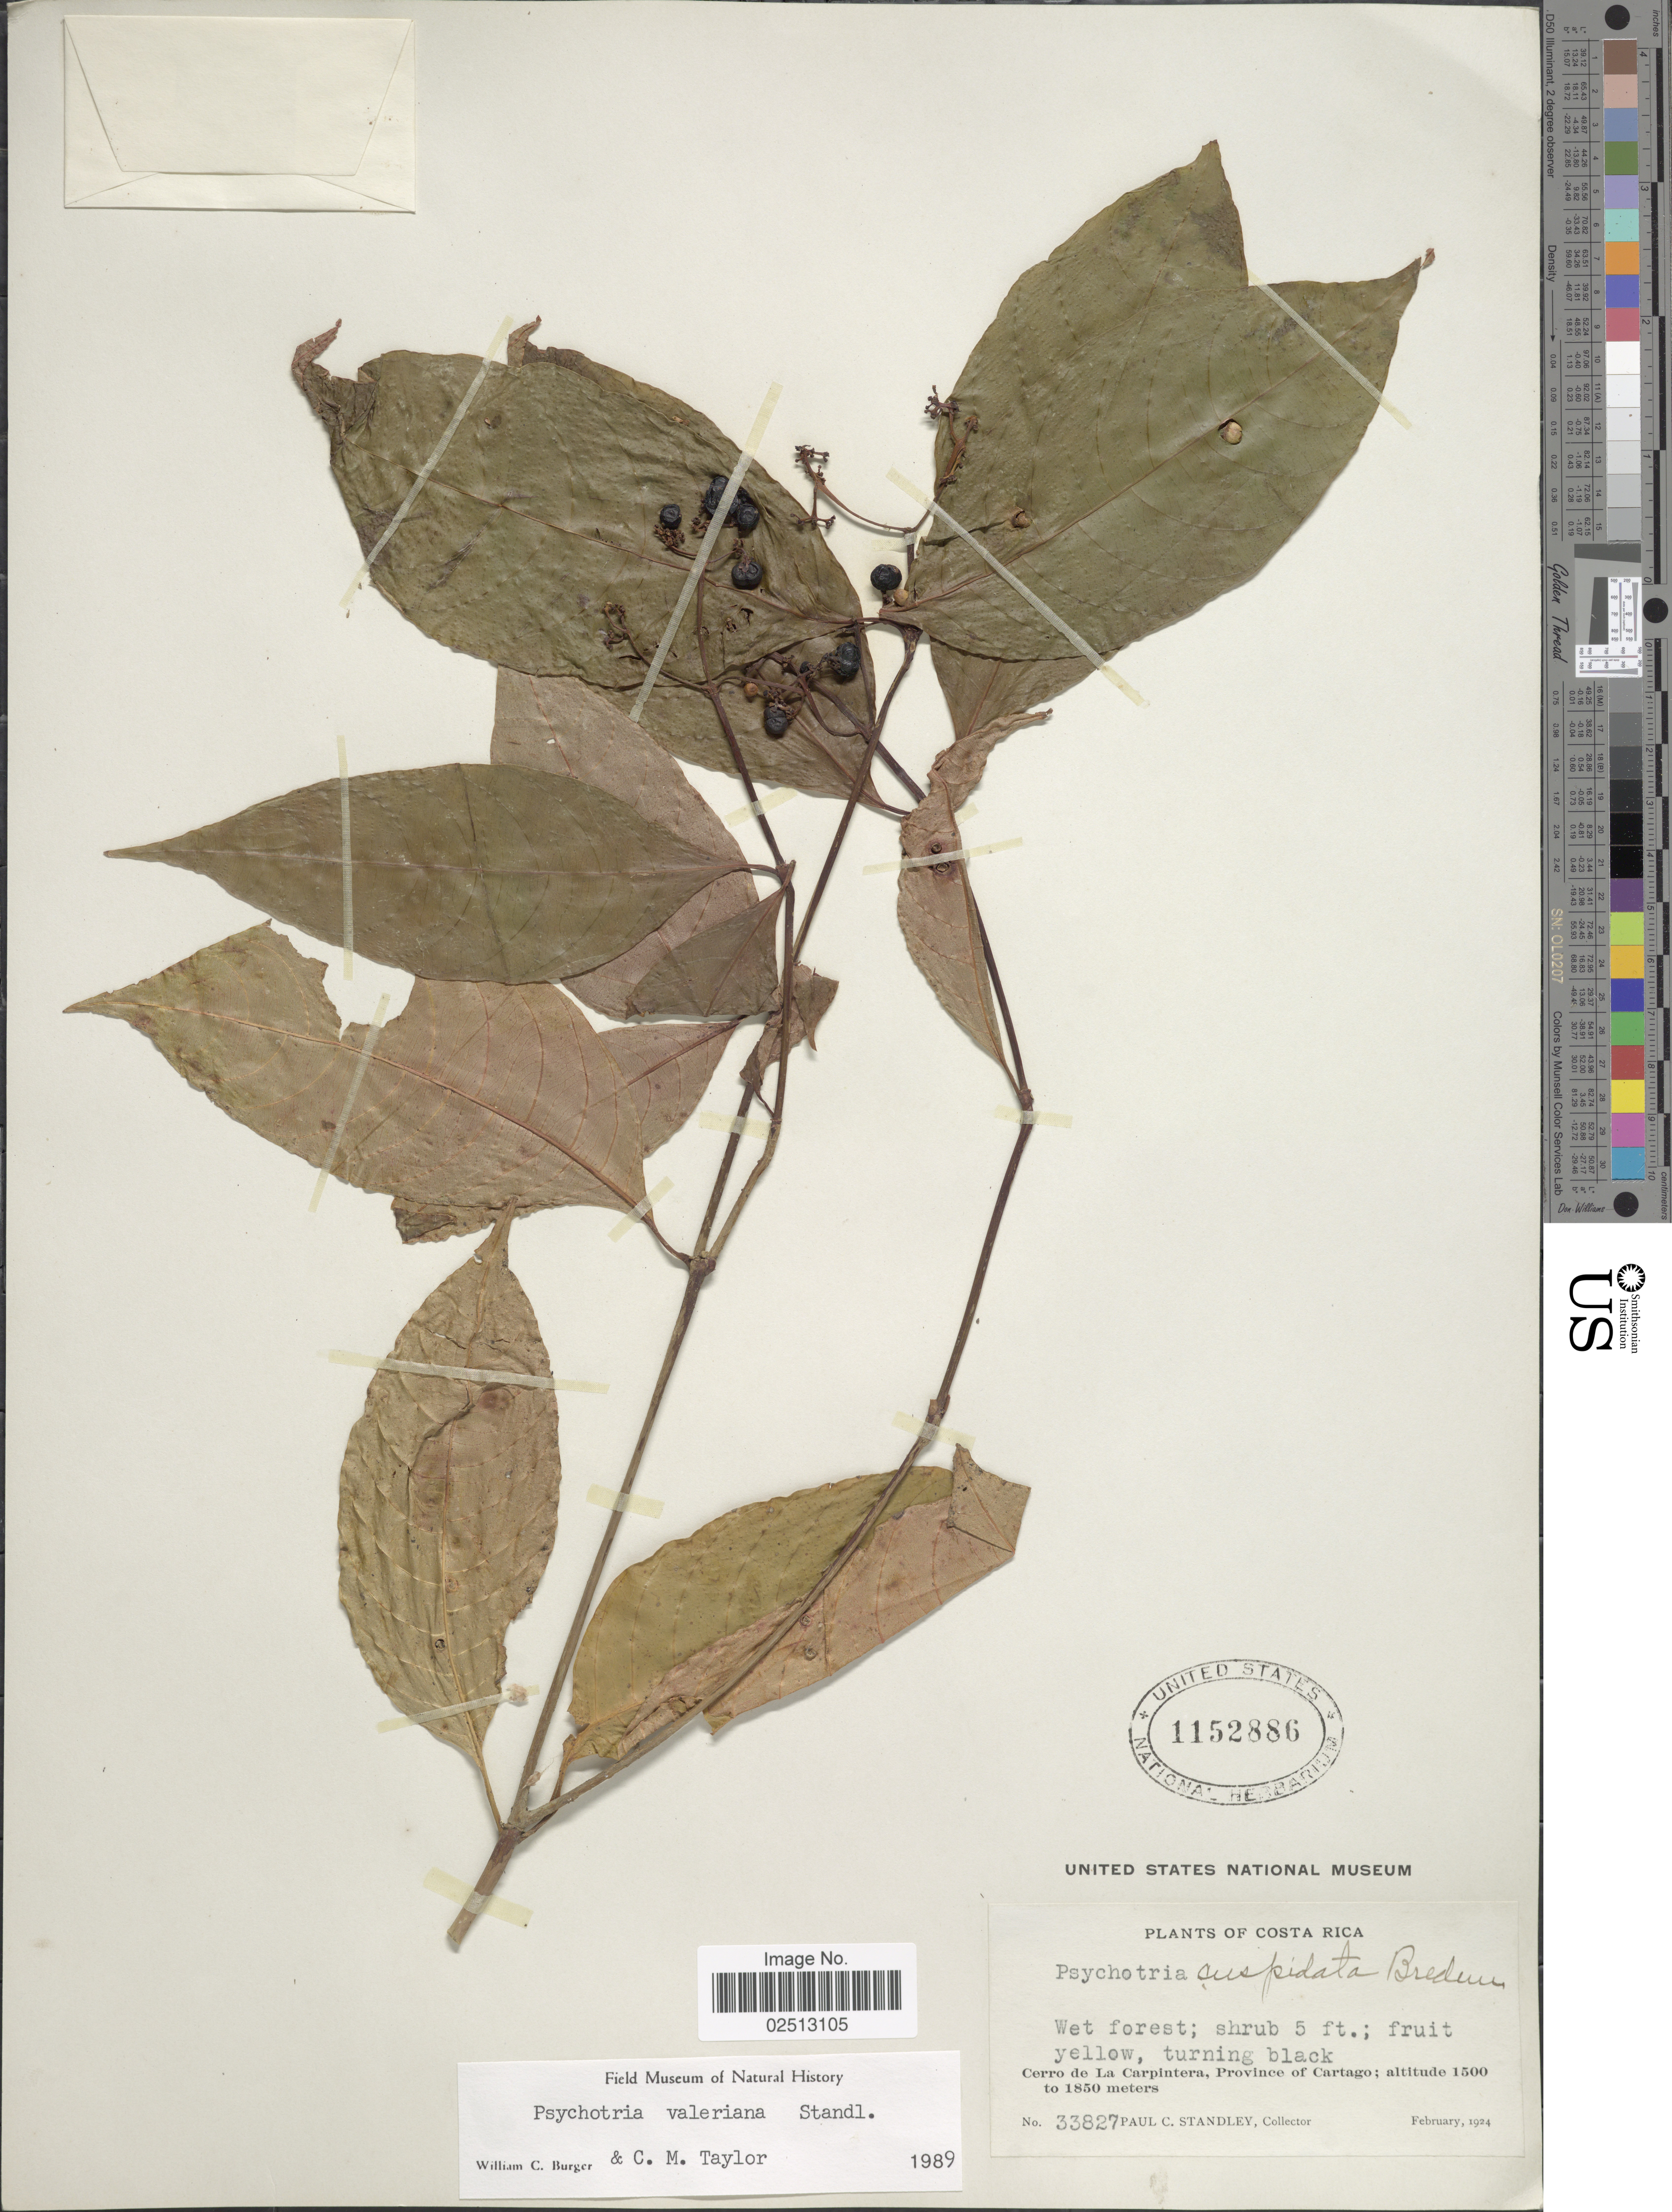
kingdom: Plantae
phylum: Tracheophyta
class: Magnoliopsida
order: Gentianales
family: Rubiaceae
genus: Psychotria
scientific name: Psychotria valeriana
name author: Standl.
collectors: P. C. Standley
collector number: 33827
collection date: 1924-02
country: Costa Rica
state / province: Cartago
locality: Cerro de La Carpintera, Province of Cartago.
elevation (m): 1500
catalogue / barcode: US 1152886